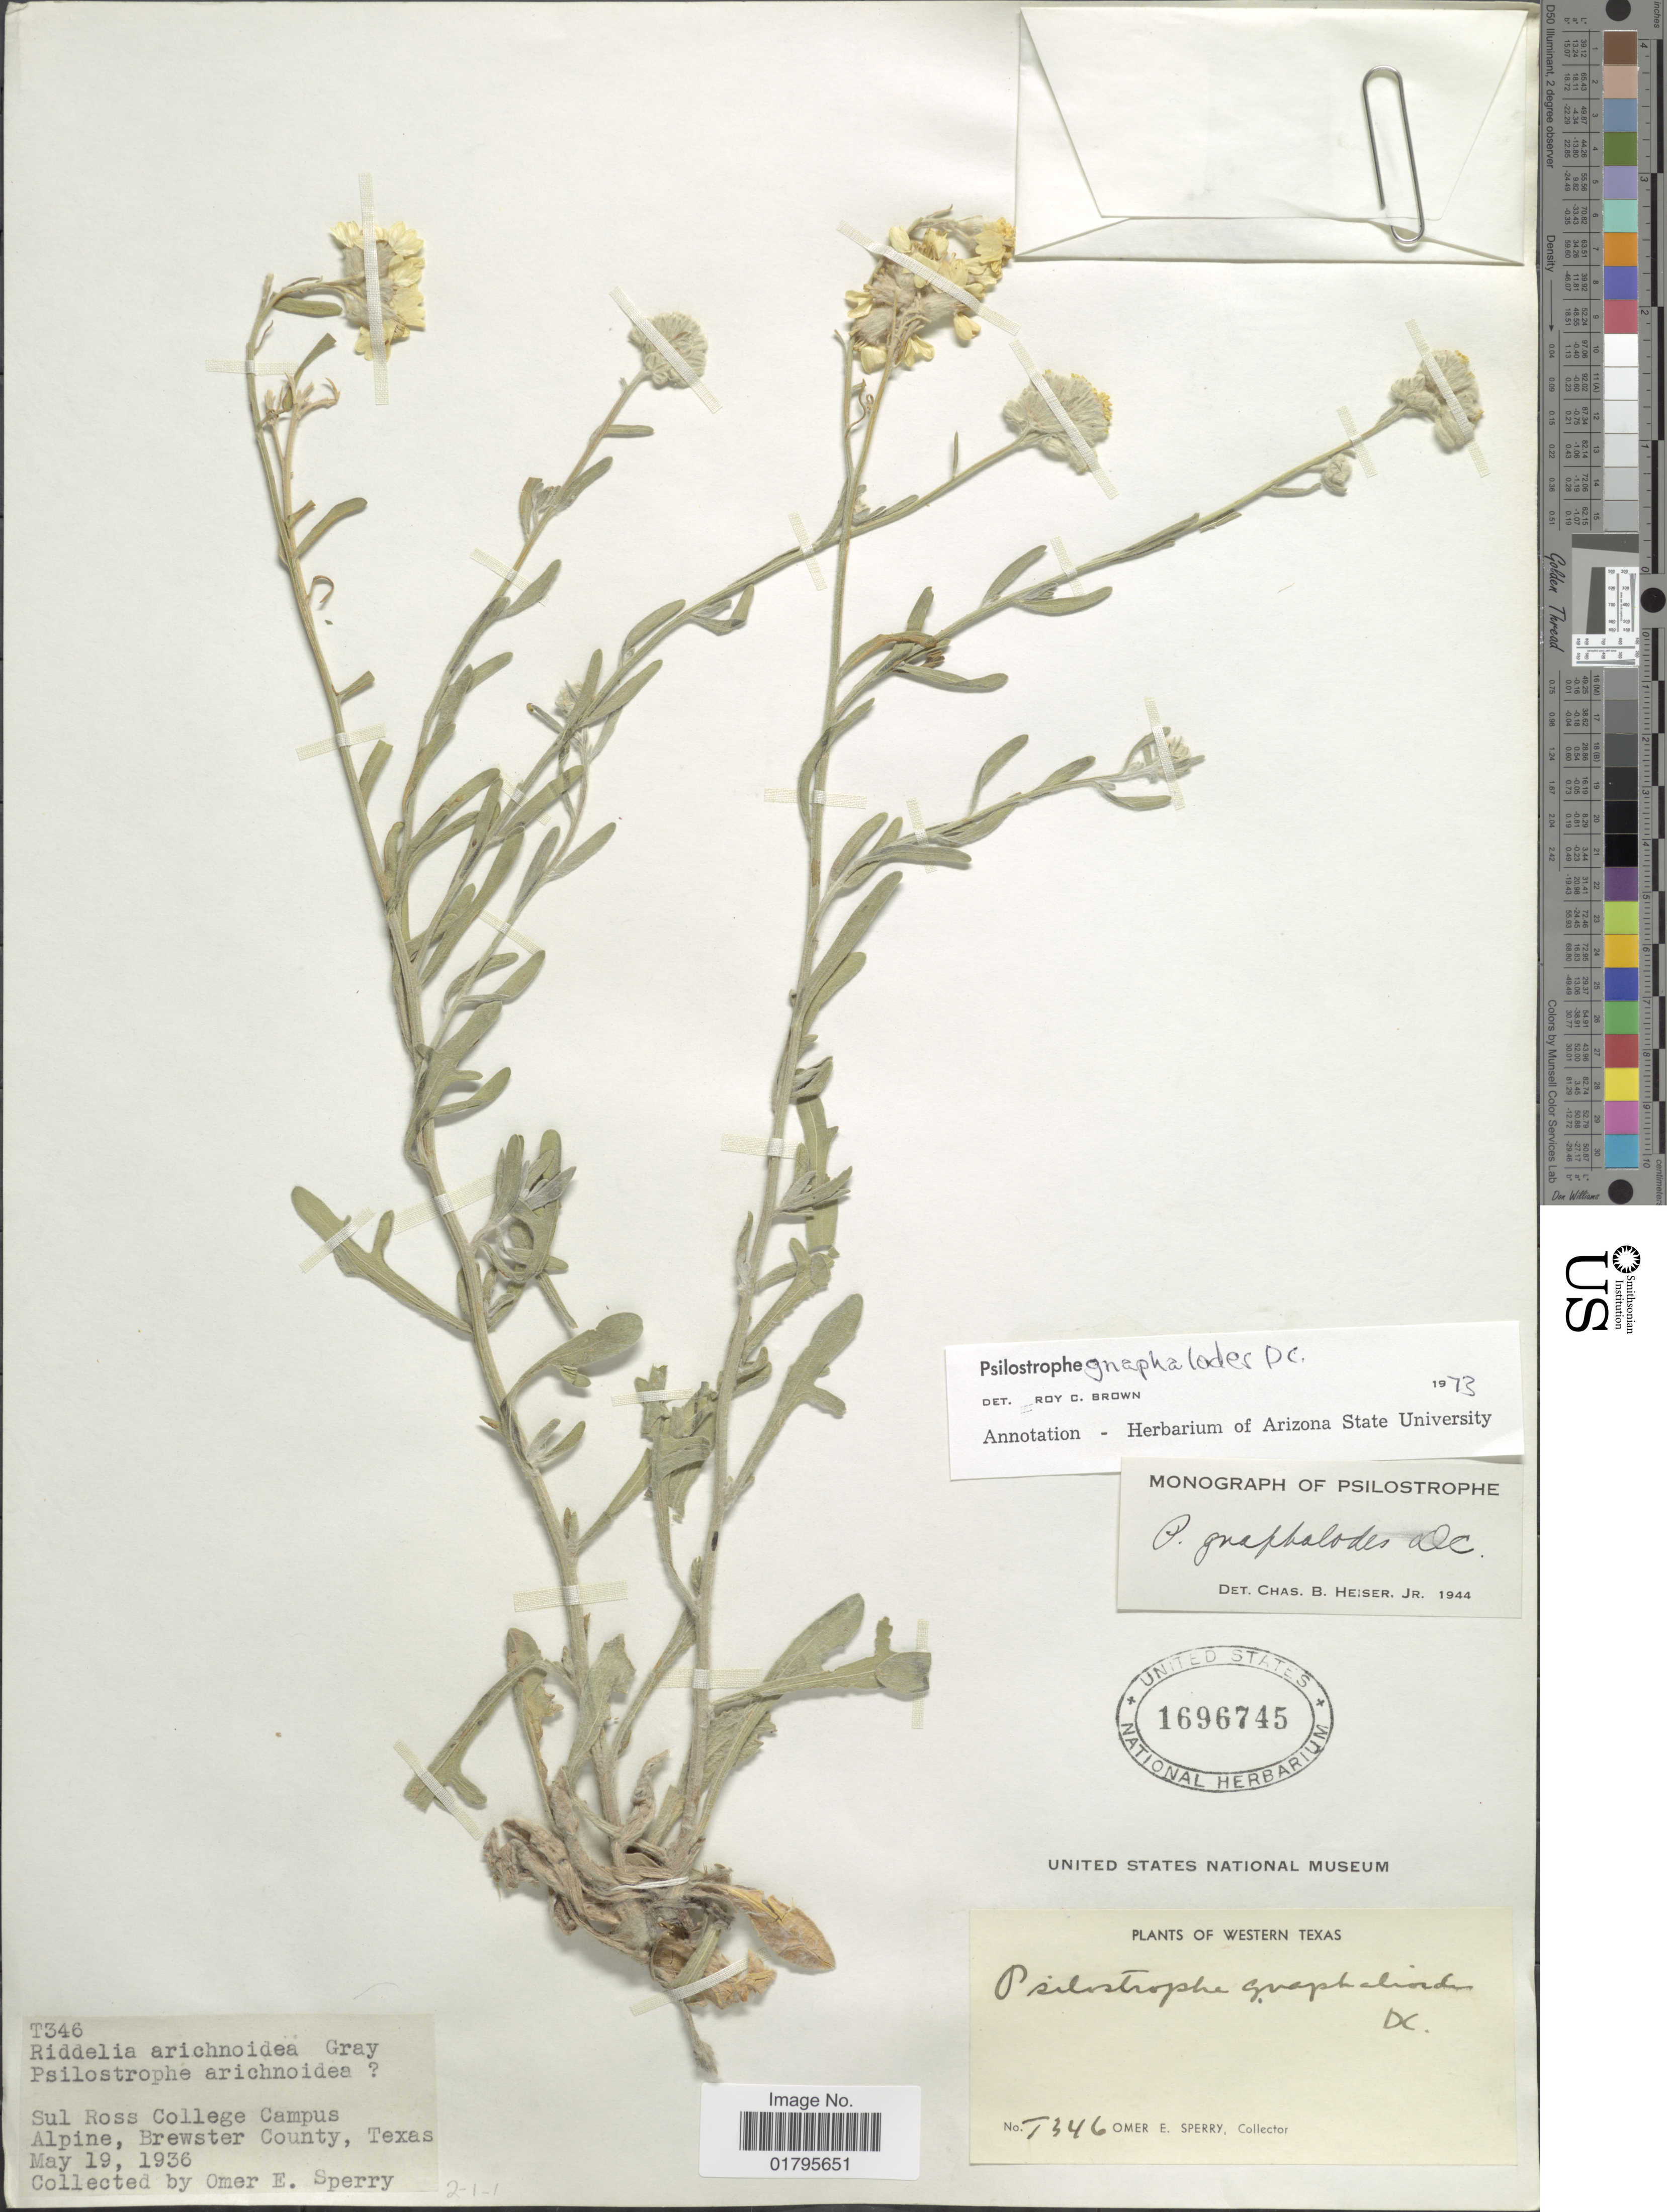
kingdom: Plantae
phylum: Tracheophyta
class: Magnoliopsida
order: Asterales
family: Asteraceae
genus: Psilostrophe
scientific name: Psilostrophe gnaphaloides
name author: DC.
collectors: O. E. Sperry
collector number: T346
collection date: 1936-05-19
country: United States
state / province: Texas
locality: Western Texas. Sul Ross College Campus, Alpine Brewster County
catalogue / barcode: US 1696745